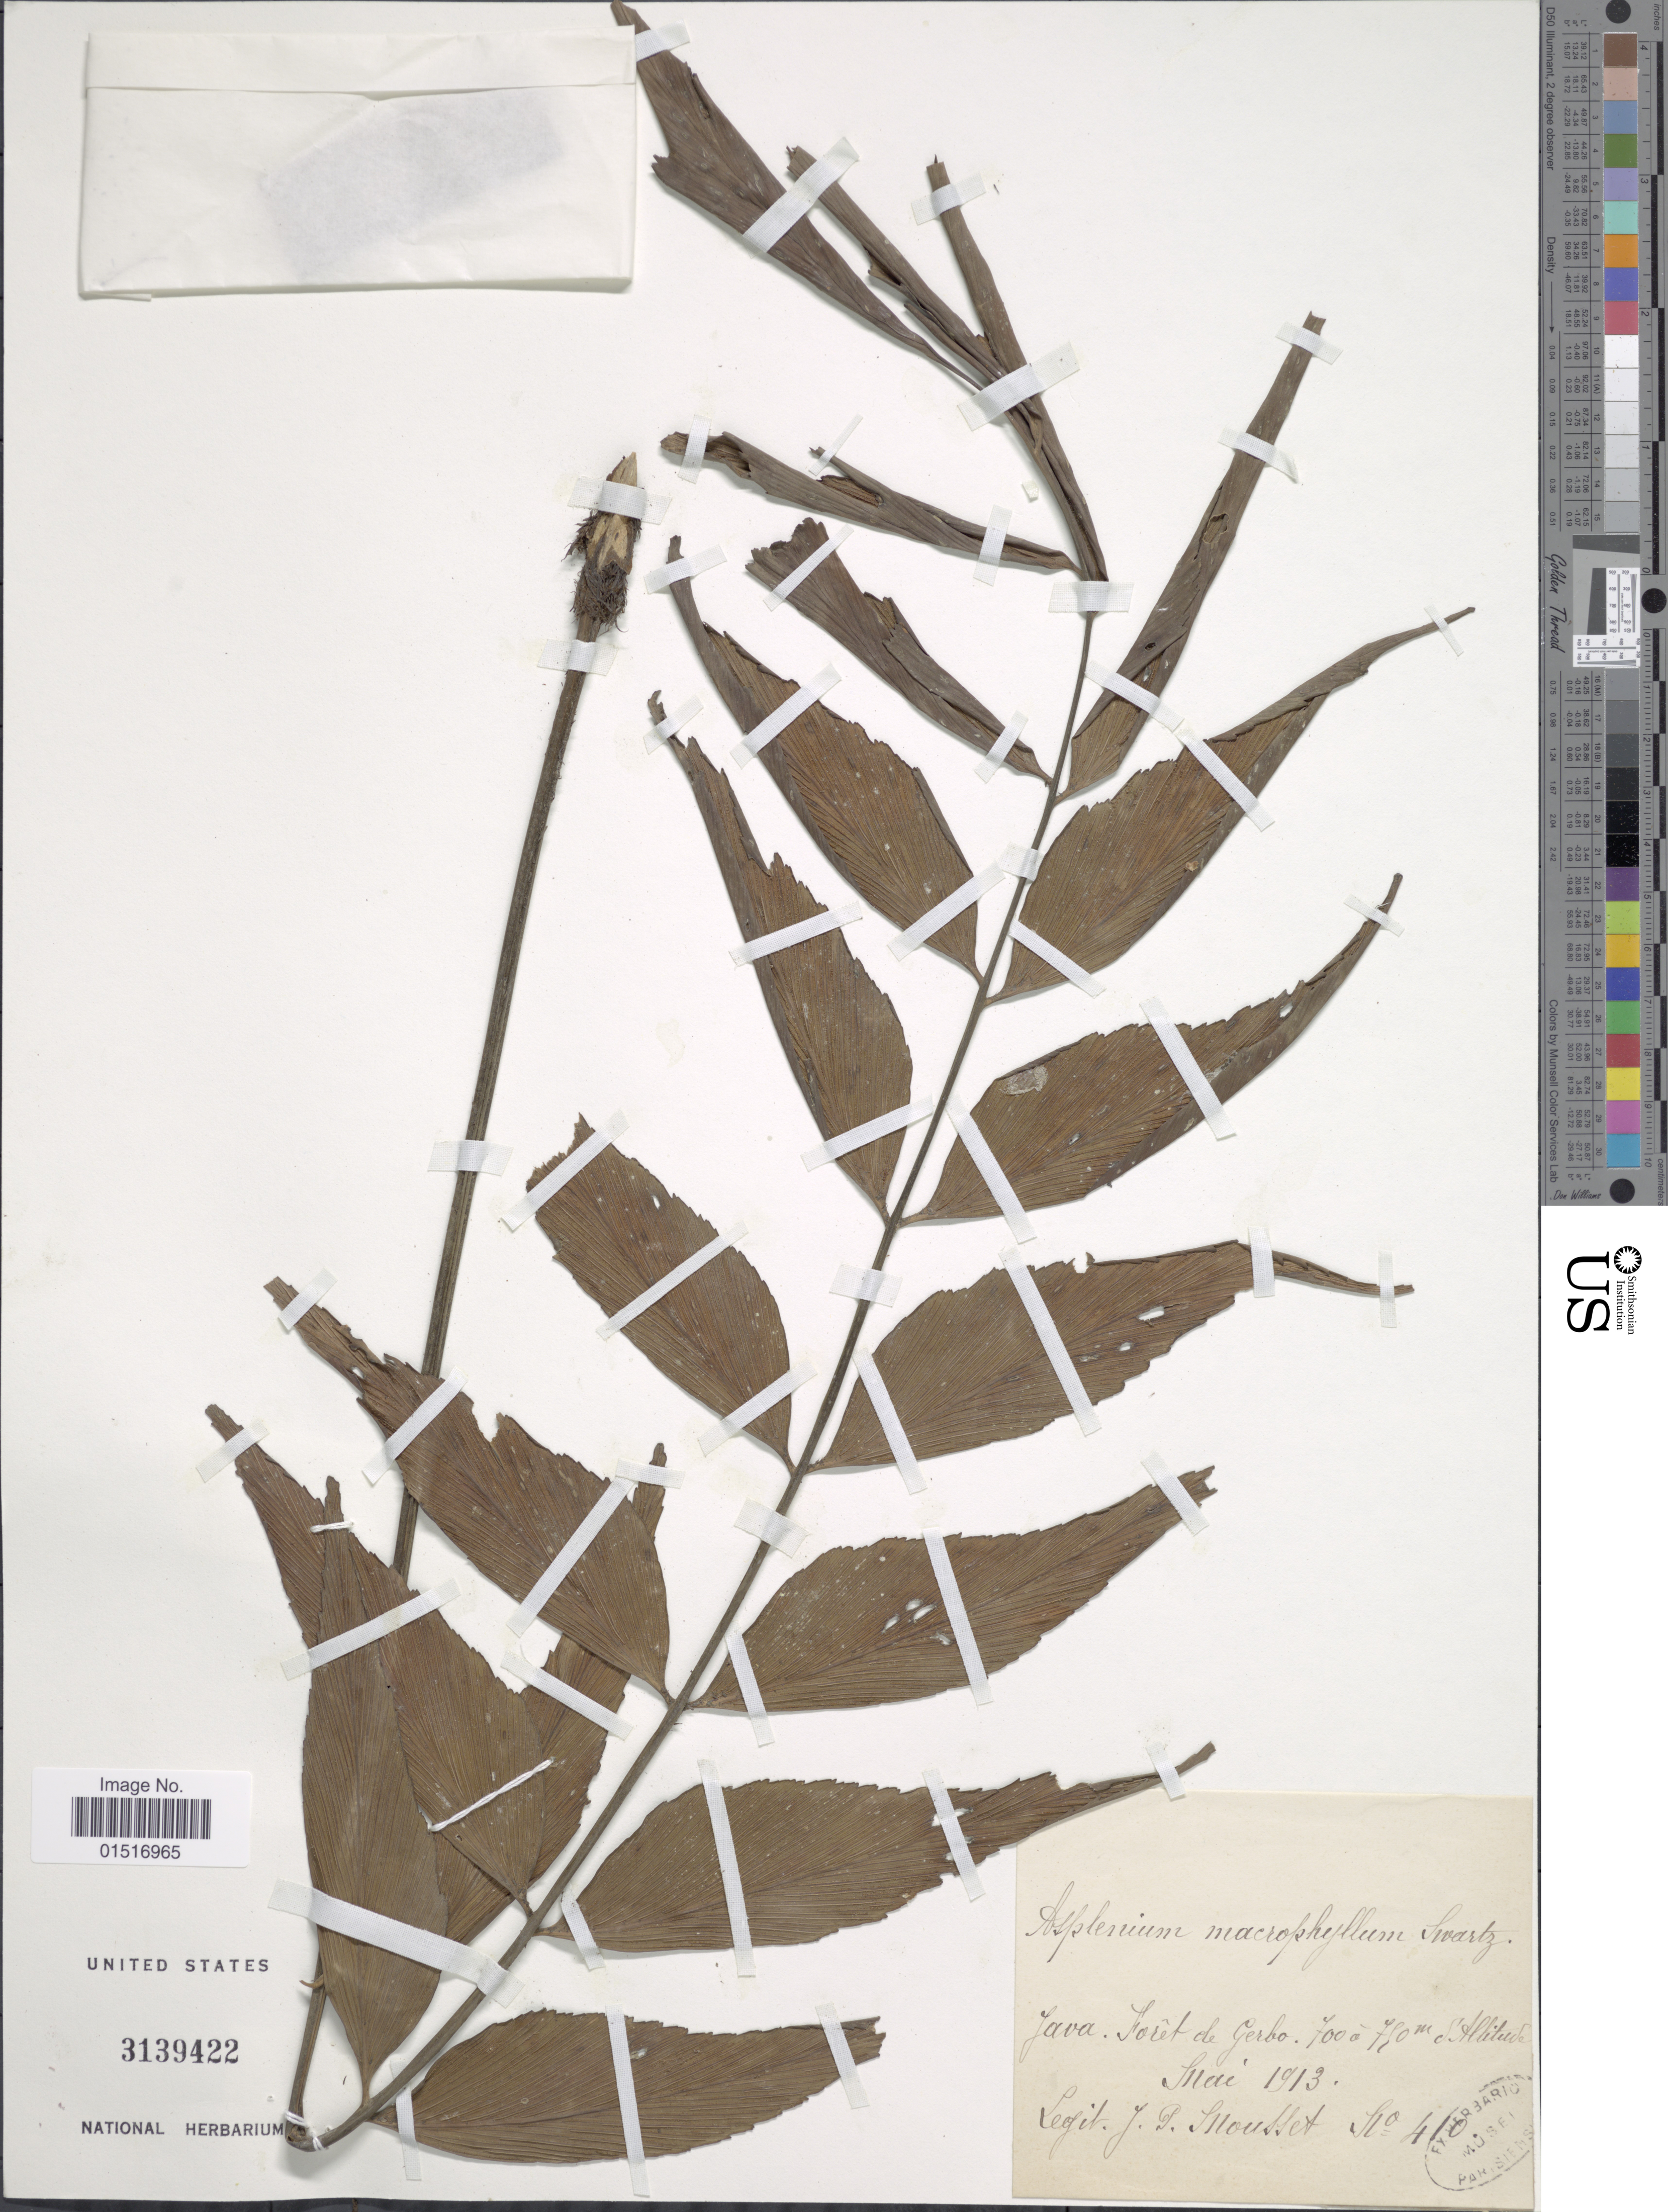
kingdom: Plantae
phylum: Tracheophyta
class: Polypodiopsida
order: Polypodiales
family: Aspleniaceae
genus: Asplenium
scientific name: Asplenium polyodon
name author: G. Forst.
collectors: J. Mousset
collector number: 410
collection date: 1913-05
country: Indonesia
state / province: Java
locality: Foret de Gerbo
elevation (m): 700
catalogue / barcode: US 3139422